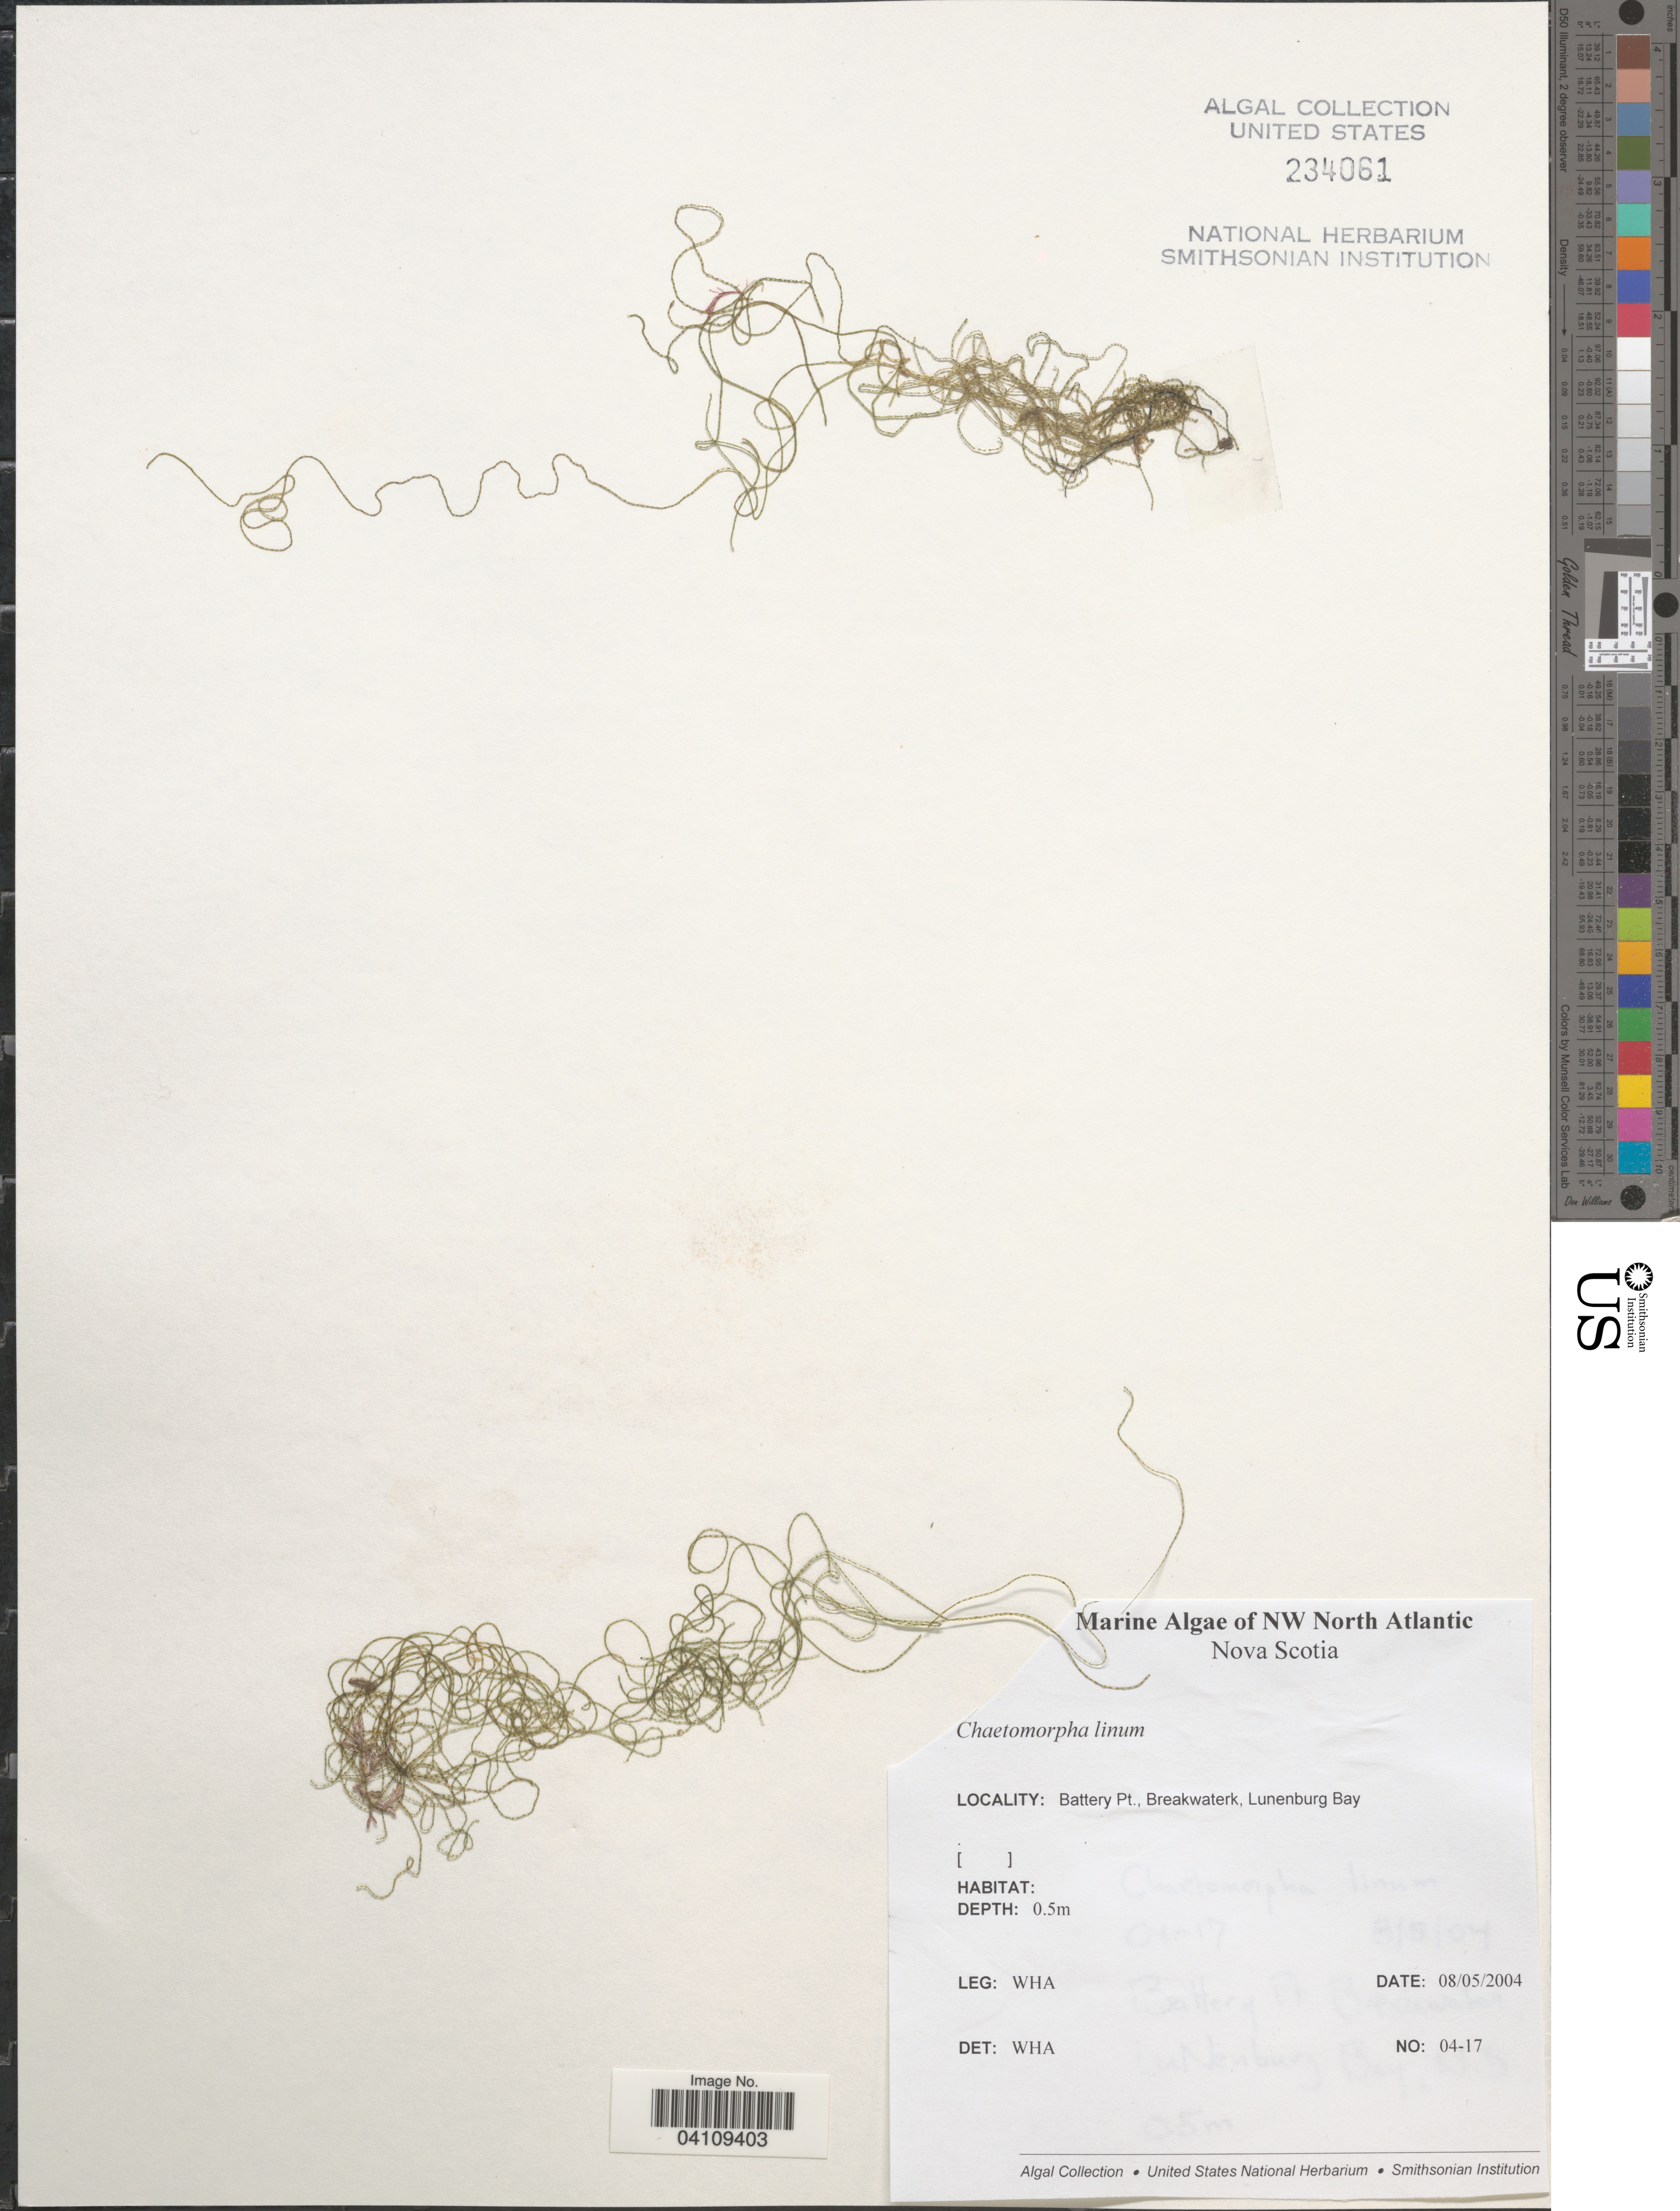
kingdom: Plantae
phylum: Chlorophyta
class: Ulvophyceae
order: Cladophorales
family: Cladophoraceae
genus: Chaetomorpha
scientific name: Chaetomorpha linum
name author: (O.F. Muell.) Kütz.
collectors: W. H. Adey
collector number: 04-17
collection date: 2004-05-08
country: Canada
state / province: Nova Scotia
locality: NW North Atlantic. Battery Pt., Breakwaterk, Lunenburg Bay.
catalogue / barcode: US 234061